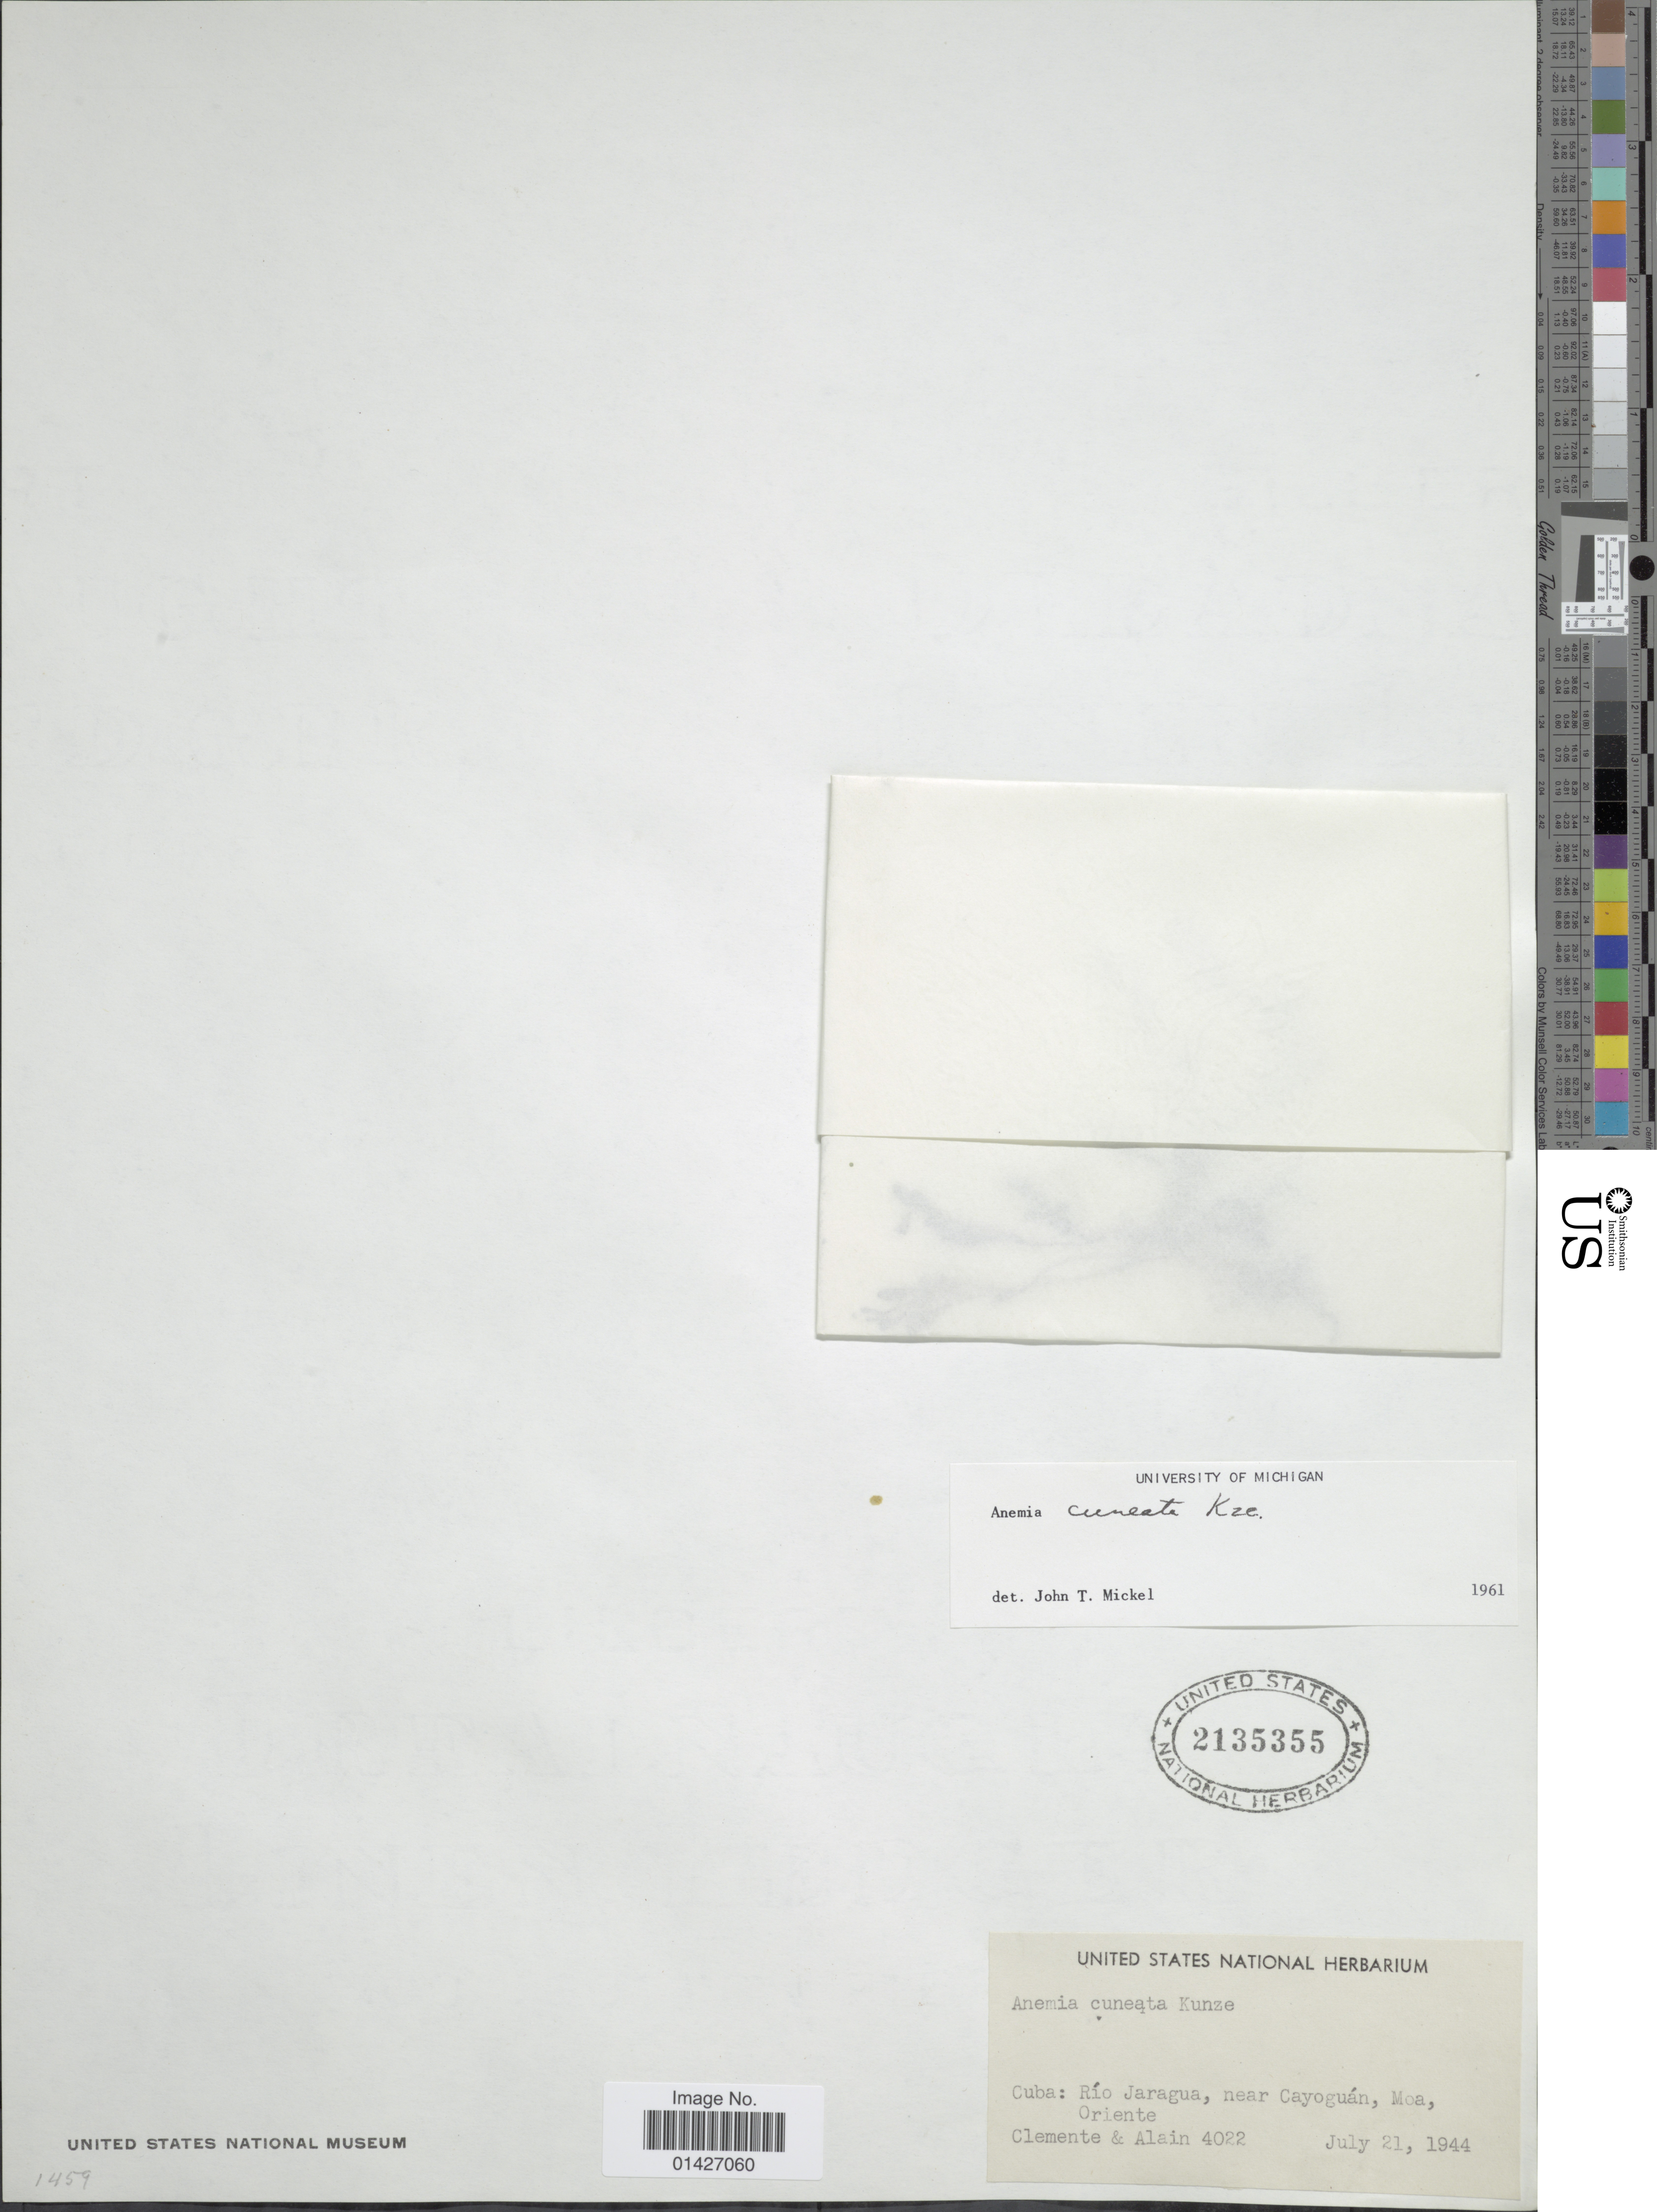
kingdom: Plantae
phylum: Tracheophyta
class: Polypodiopsida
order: Schizaeales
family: Anemiaceae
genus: Anemia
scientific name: Anemia cuneata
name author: Poepp. ex Spreng.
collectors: -- Clemente & Alain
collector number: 4022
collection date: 1944-07-21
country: Cuba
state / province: Oriente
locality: Río Jaragua, near Cayoguán, Moa, Oriente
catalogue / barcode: US 2135355